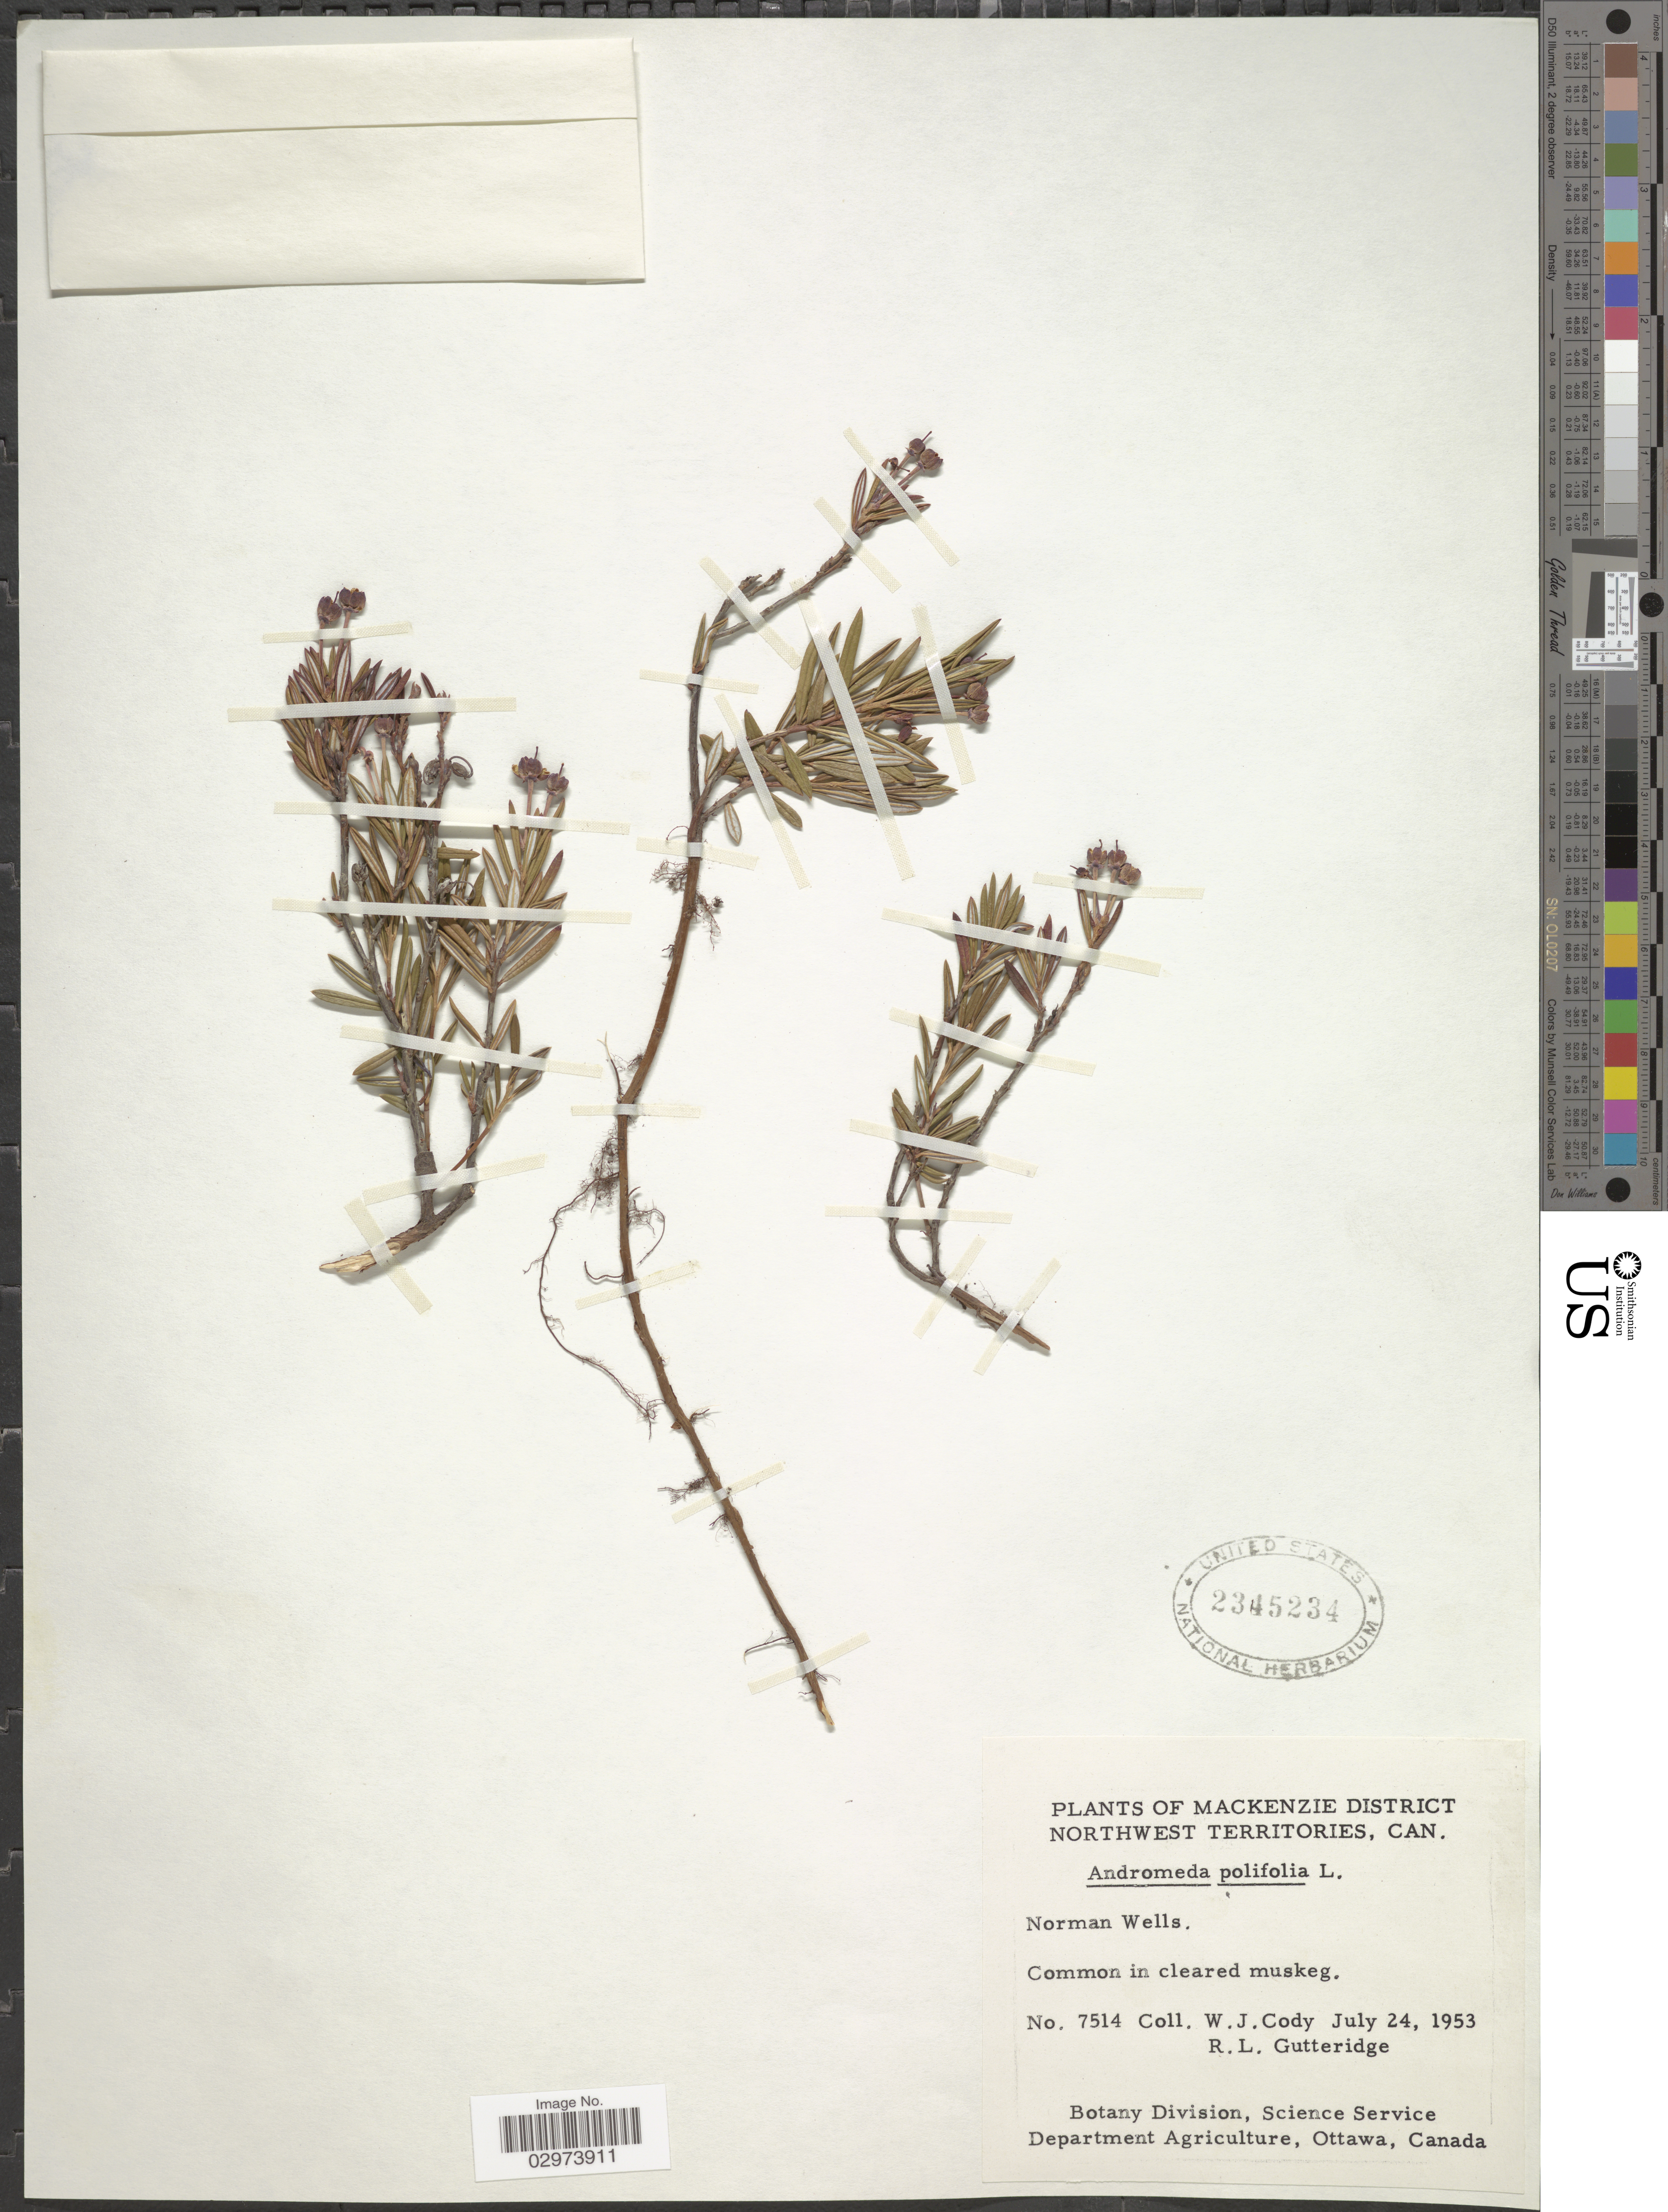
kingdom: Plantae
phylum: Tracheophyta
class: Magnoliopsida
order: Ericales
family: Ericaceae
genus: Andromeda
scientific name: Andromeda polifolia var. latifolia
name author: Aiton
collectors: W. Cody & R. Gutteridge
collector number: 7514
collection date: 1953-07-24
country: Canada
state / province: Northwest Territories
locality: Mackenzie District. Northwest Territories, Can. Norman Wells.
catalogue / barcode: US 2345234